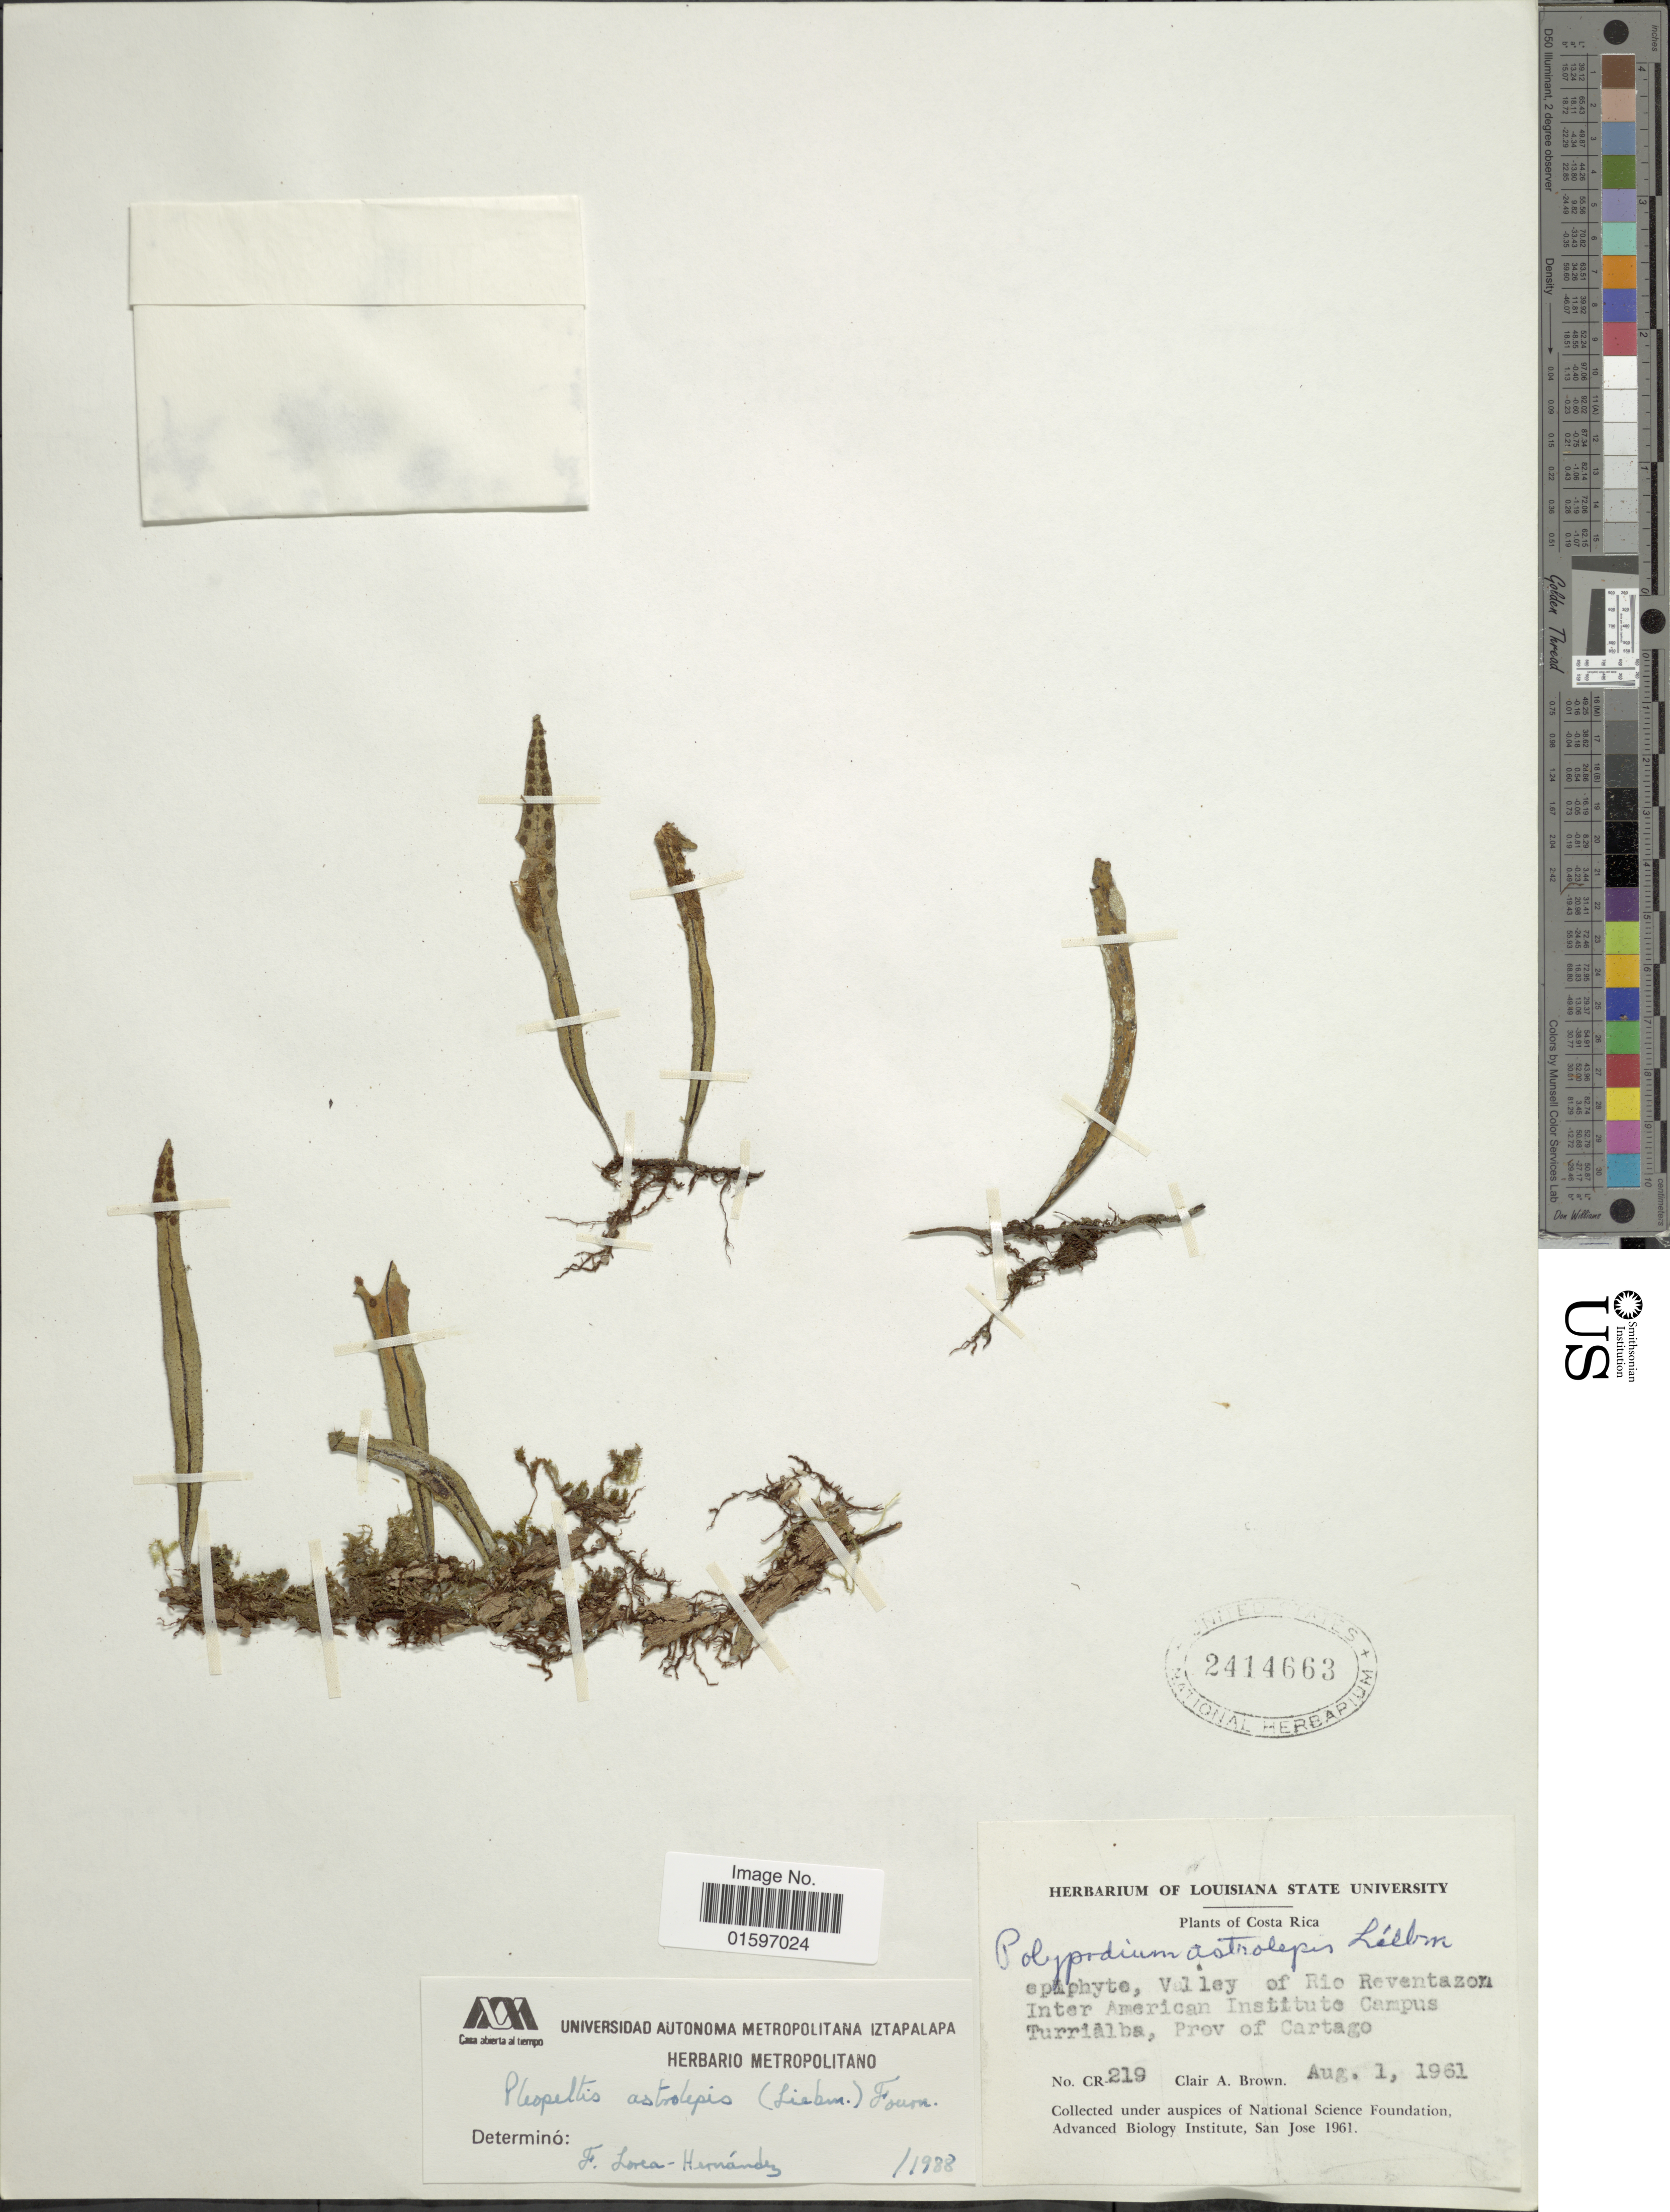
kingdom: Plantae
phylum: Tracheophyta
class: Polypodiopsida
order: Polypodiales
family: Polypodiaceae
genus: Pleopeltis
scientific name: Pleopeltis astrolepis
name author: (Liebm.) E. Fourn.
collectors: C. A. Brown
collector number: CR-219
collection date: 1961-08-01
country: Costa Rica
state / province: Cartago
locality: Valley of Rio Reventazon Inter American Institute Campus Turrialba, Prov. of Cartago.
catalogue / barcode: US 2414663